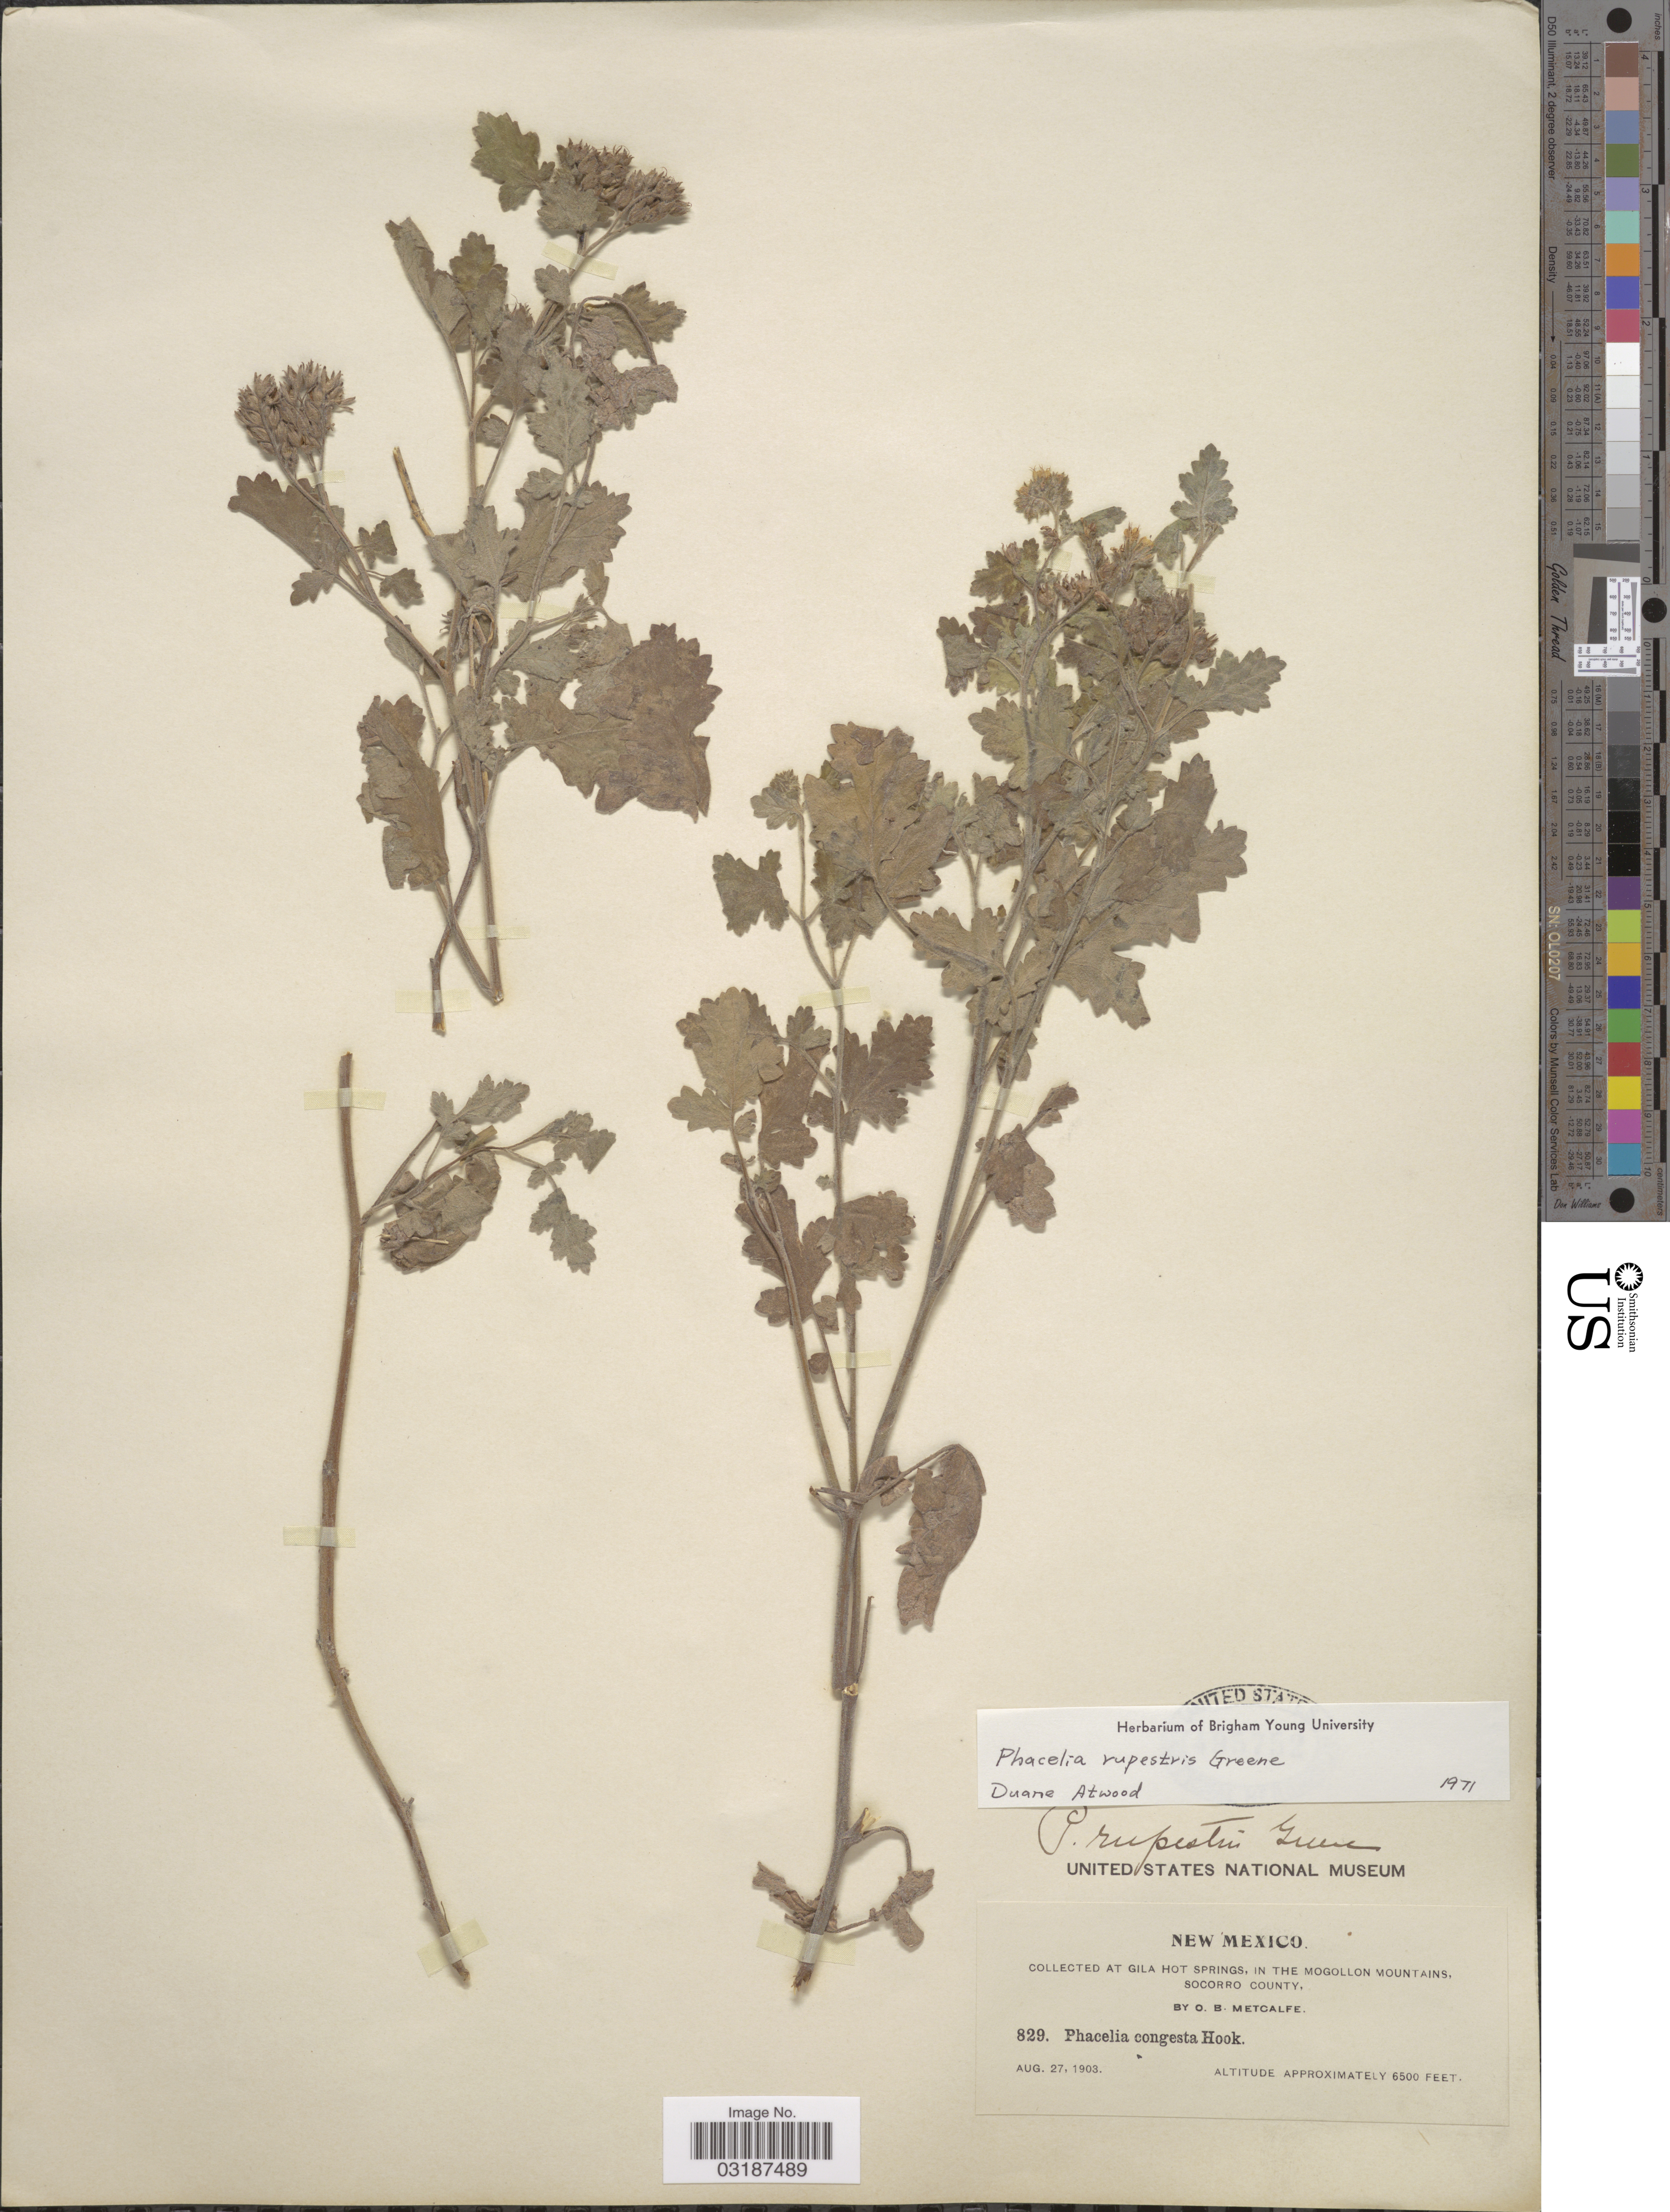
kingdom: Plantae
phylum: Tracheophyta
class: Magnoliopsida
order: Boraginales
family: Hydrophyllaceae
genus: Phacelia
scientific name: Phacelia rupestris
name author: Greene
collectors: O. B. Metcalfe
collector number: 829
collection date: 1903-08-27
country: United States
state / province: New Mexico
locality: Gila Hot Springs, in the Mogollon Mountains, Socorro County.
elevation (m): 1981